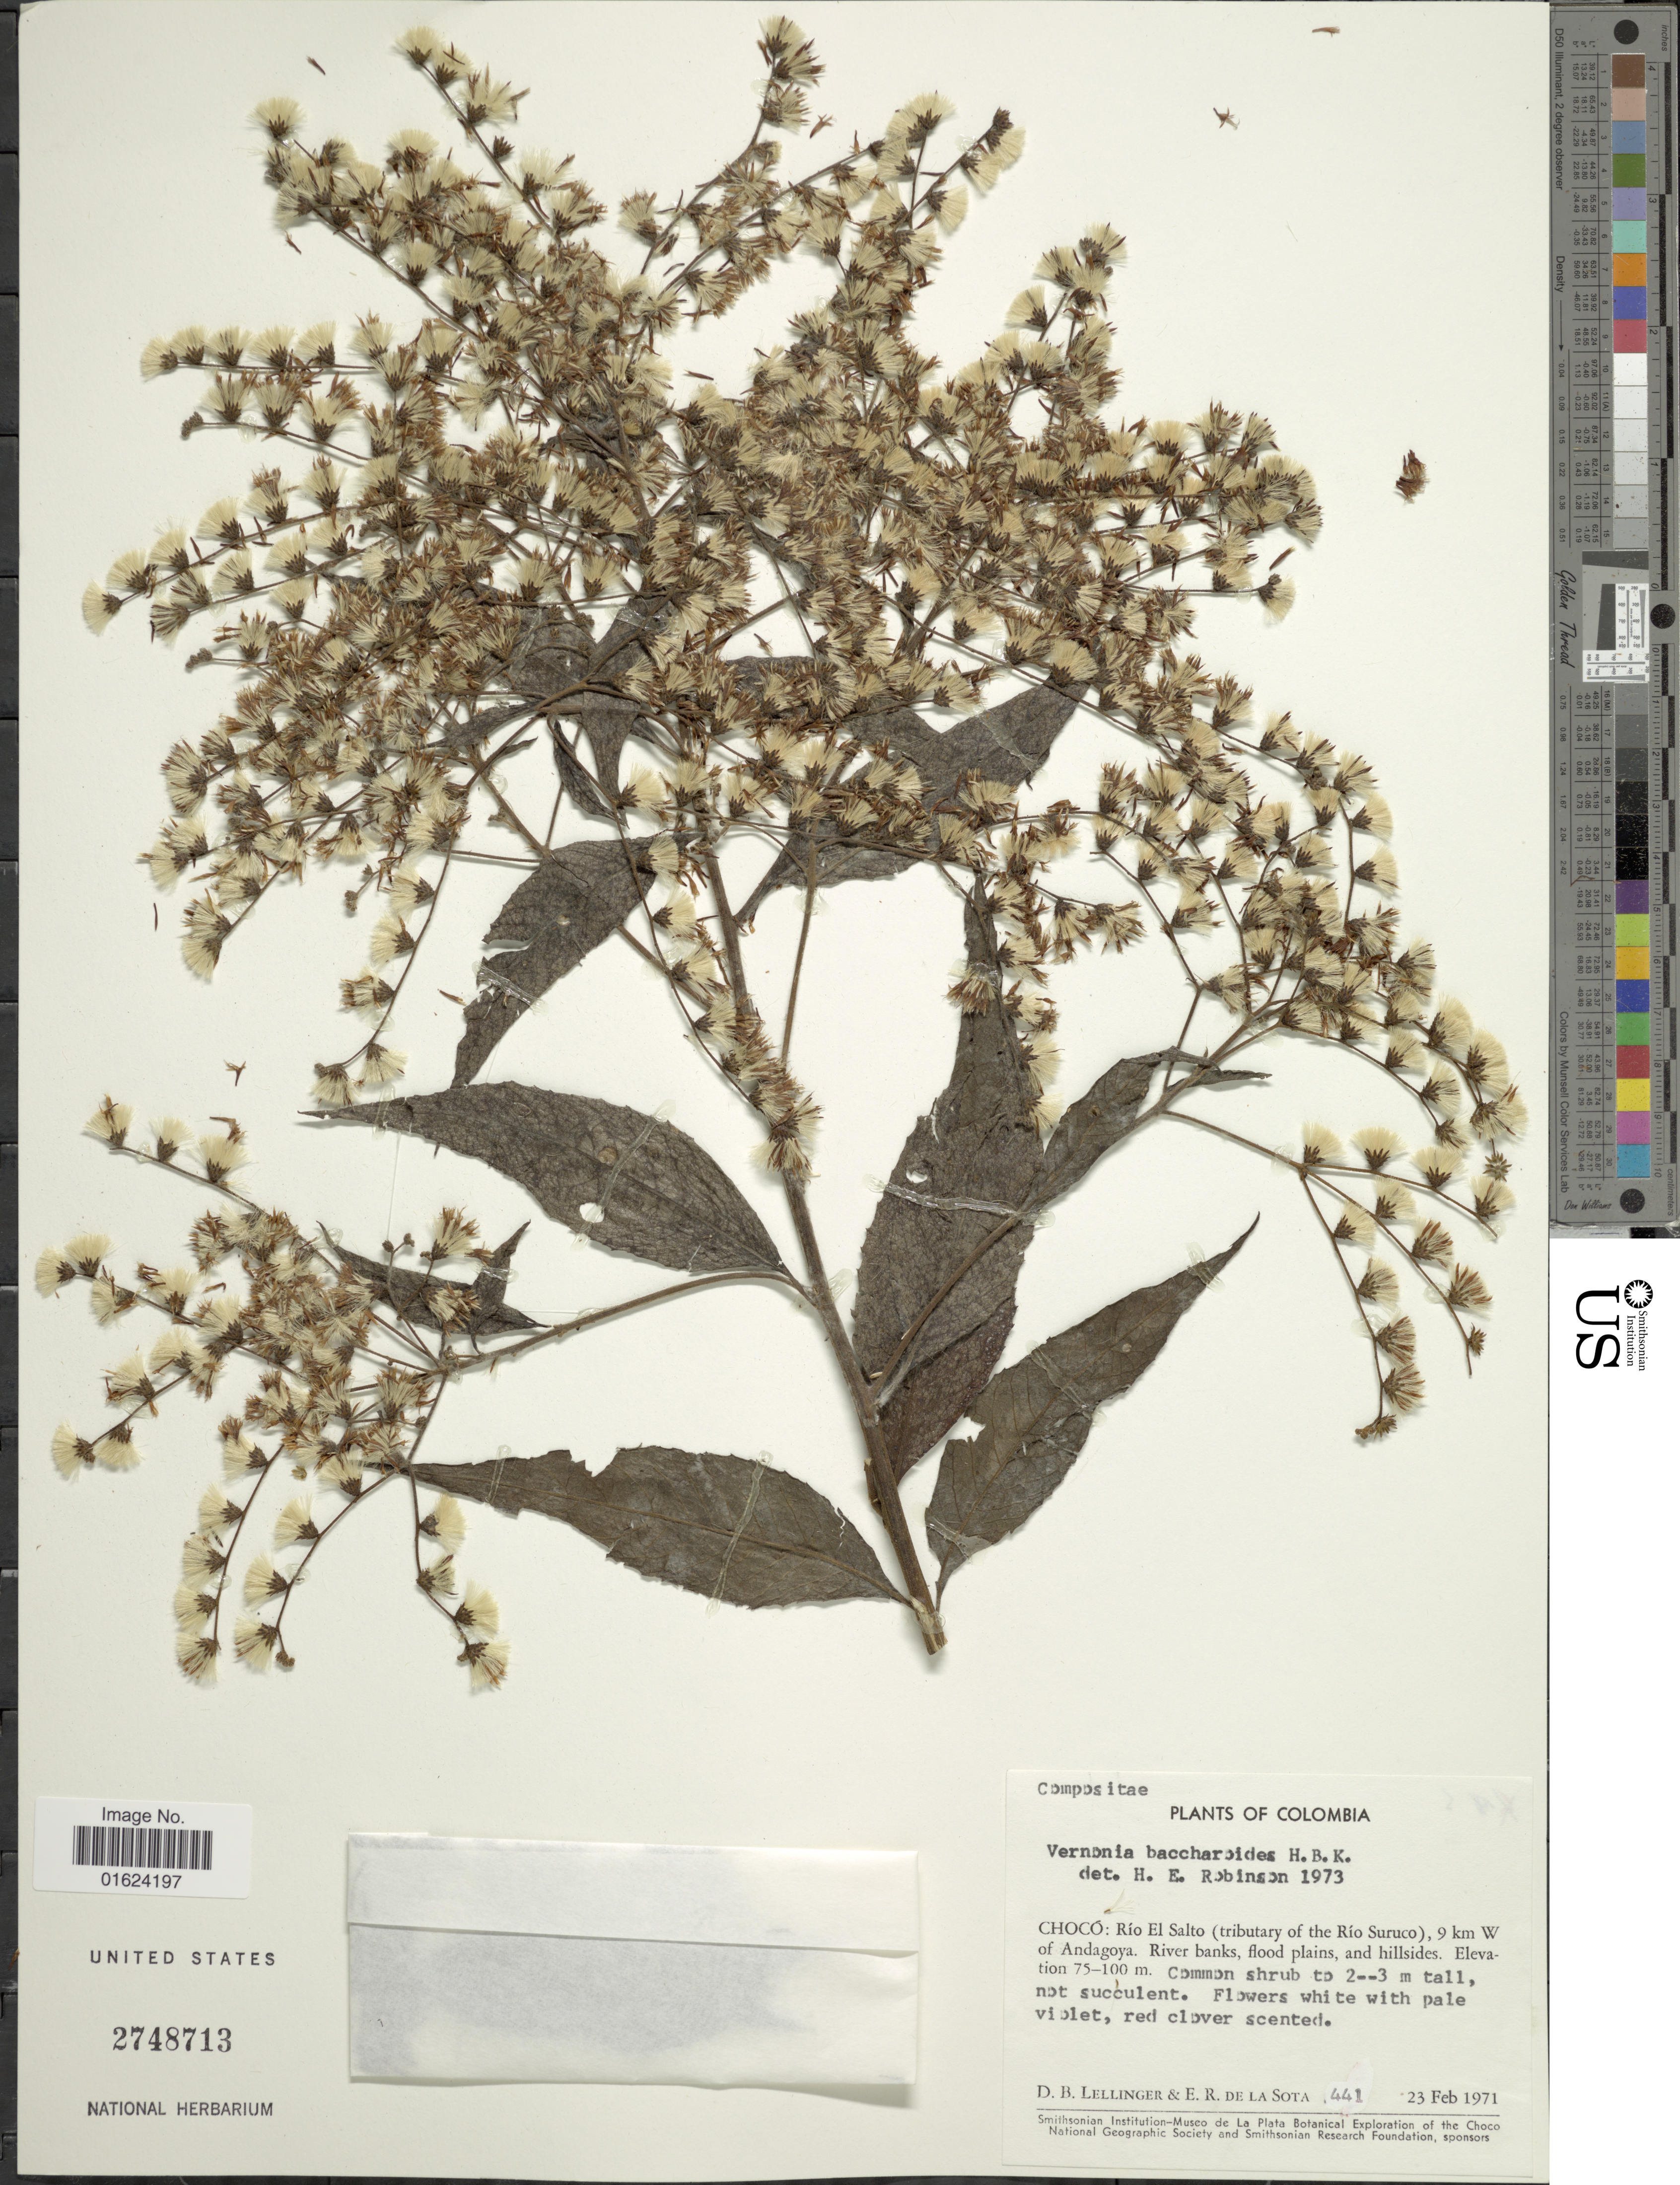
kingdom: Plantae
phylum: Tracheophyta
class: Magnoliopsida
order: Asterales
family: Asteraceae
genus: Vernonanthura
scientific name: Vernonanthura patens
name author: (Kunth) H. Rob.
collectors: D. B. Lellinger & E. R. de la Sota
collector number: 441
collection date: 1971-02-23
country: Colombia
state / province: Chocó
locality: Choco: Rio El Salto tributary of the Rio Suruco), 9 km W of Andagoya.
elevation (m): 75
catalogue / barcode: US 2748713